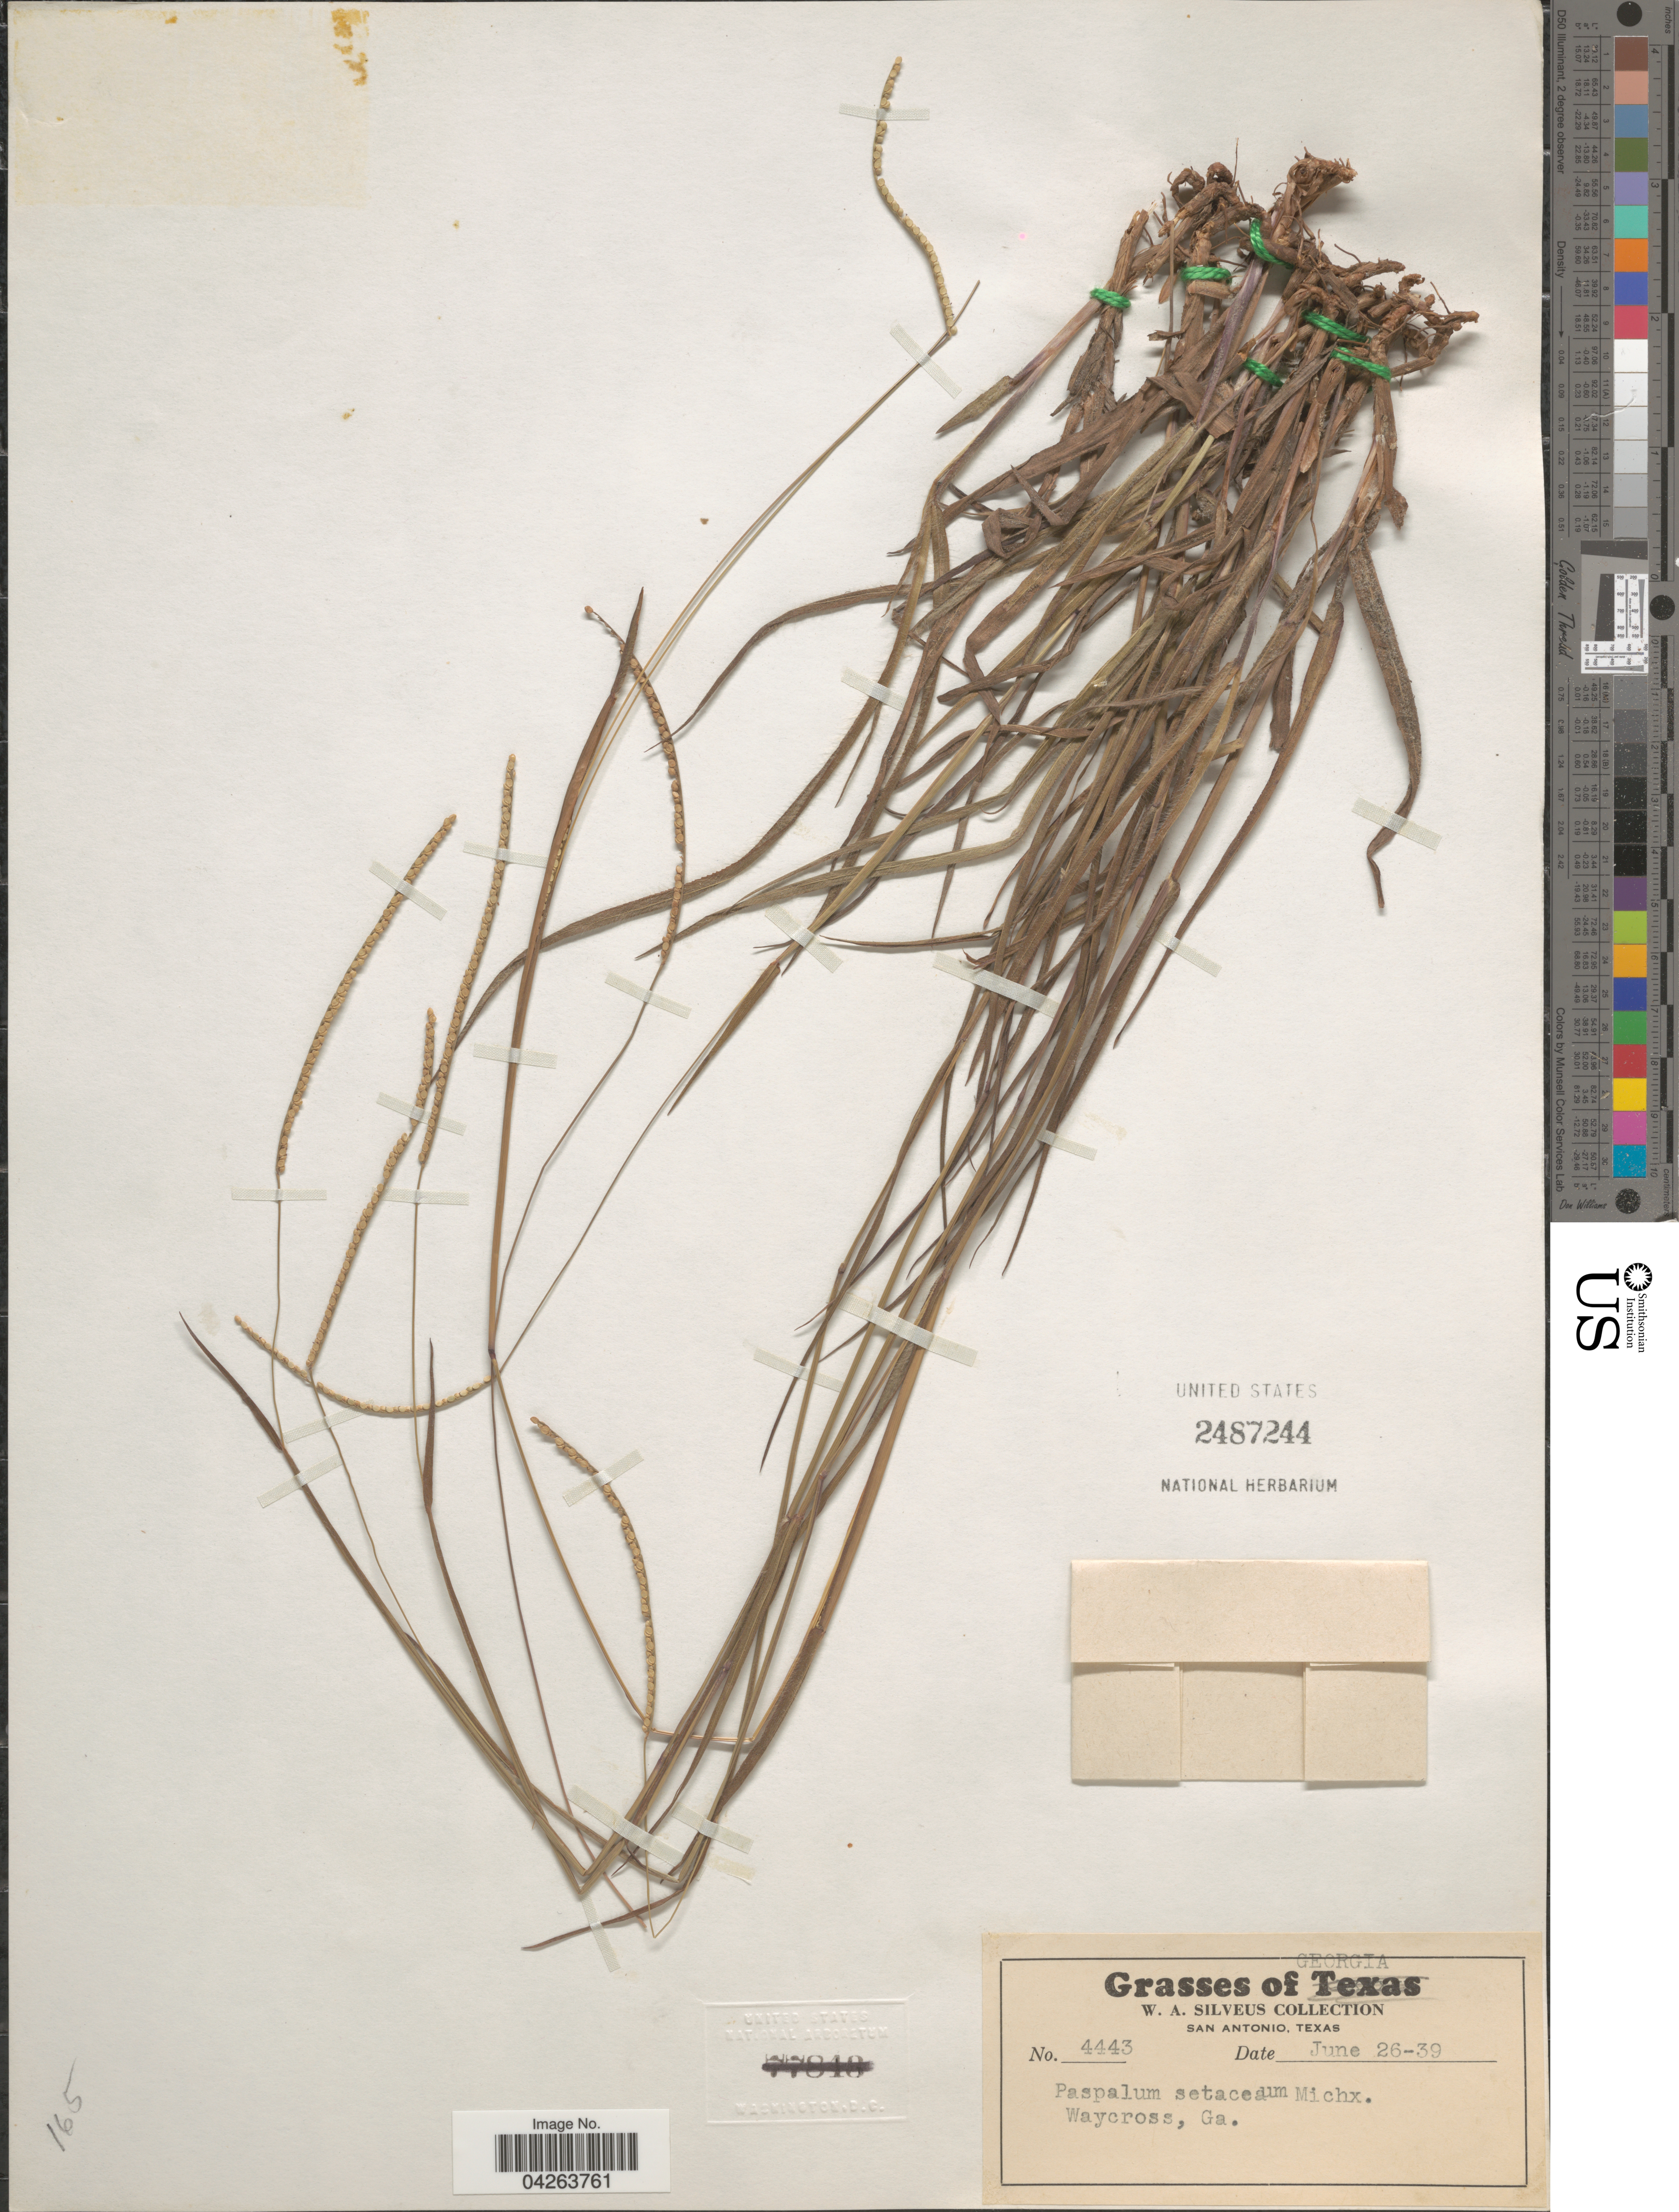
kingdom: Plantae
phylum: Tracheophyta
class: Liliopsida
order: Poales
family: Poaceae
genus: Paspalum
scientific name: Paspalum setaceum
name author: Michx.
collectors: W. Silveus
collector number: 4443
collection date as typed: Transcribed d/m/y: 26/6/39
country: United States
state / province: Georgia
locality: Waycross.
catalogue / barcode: US 2487244